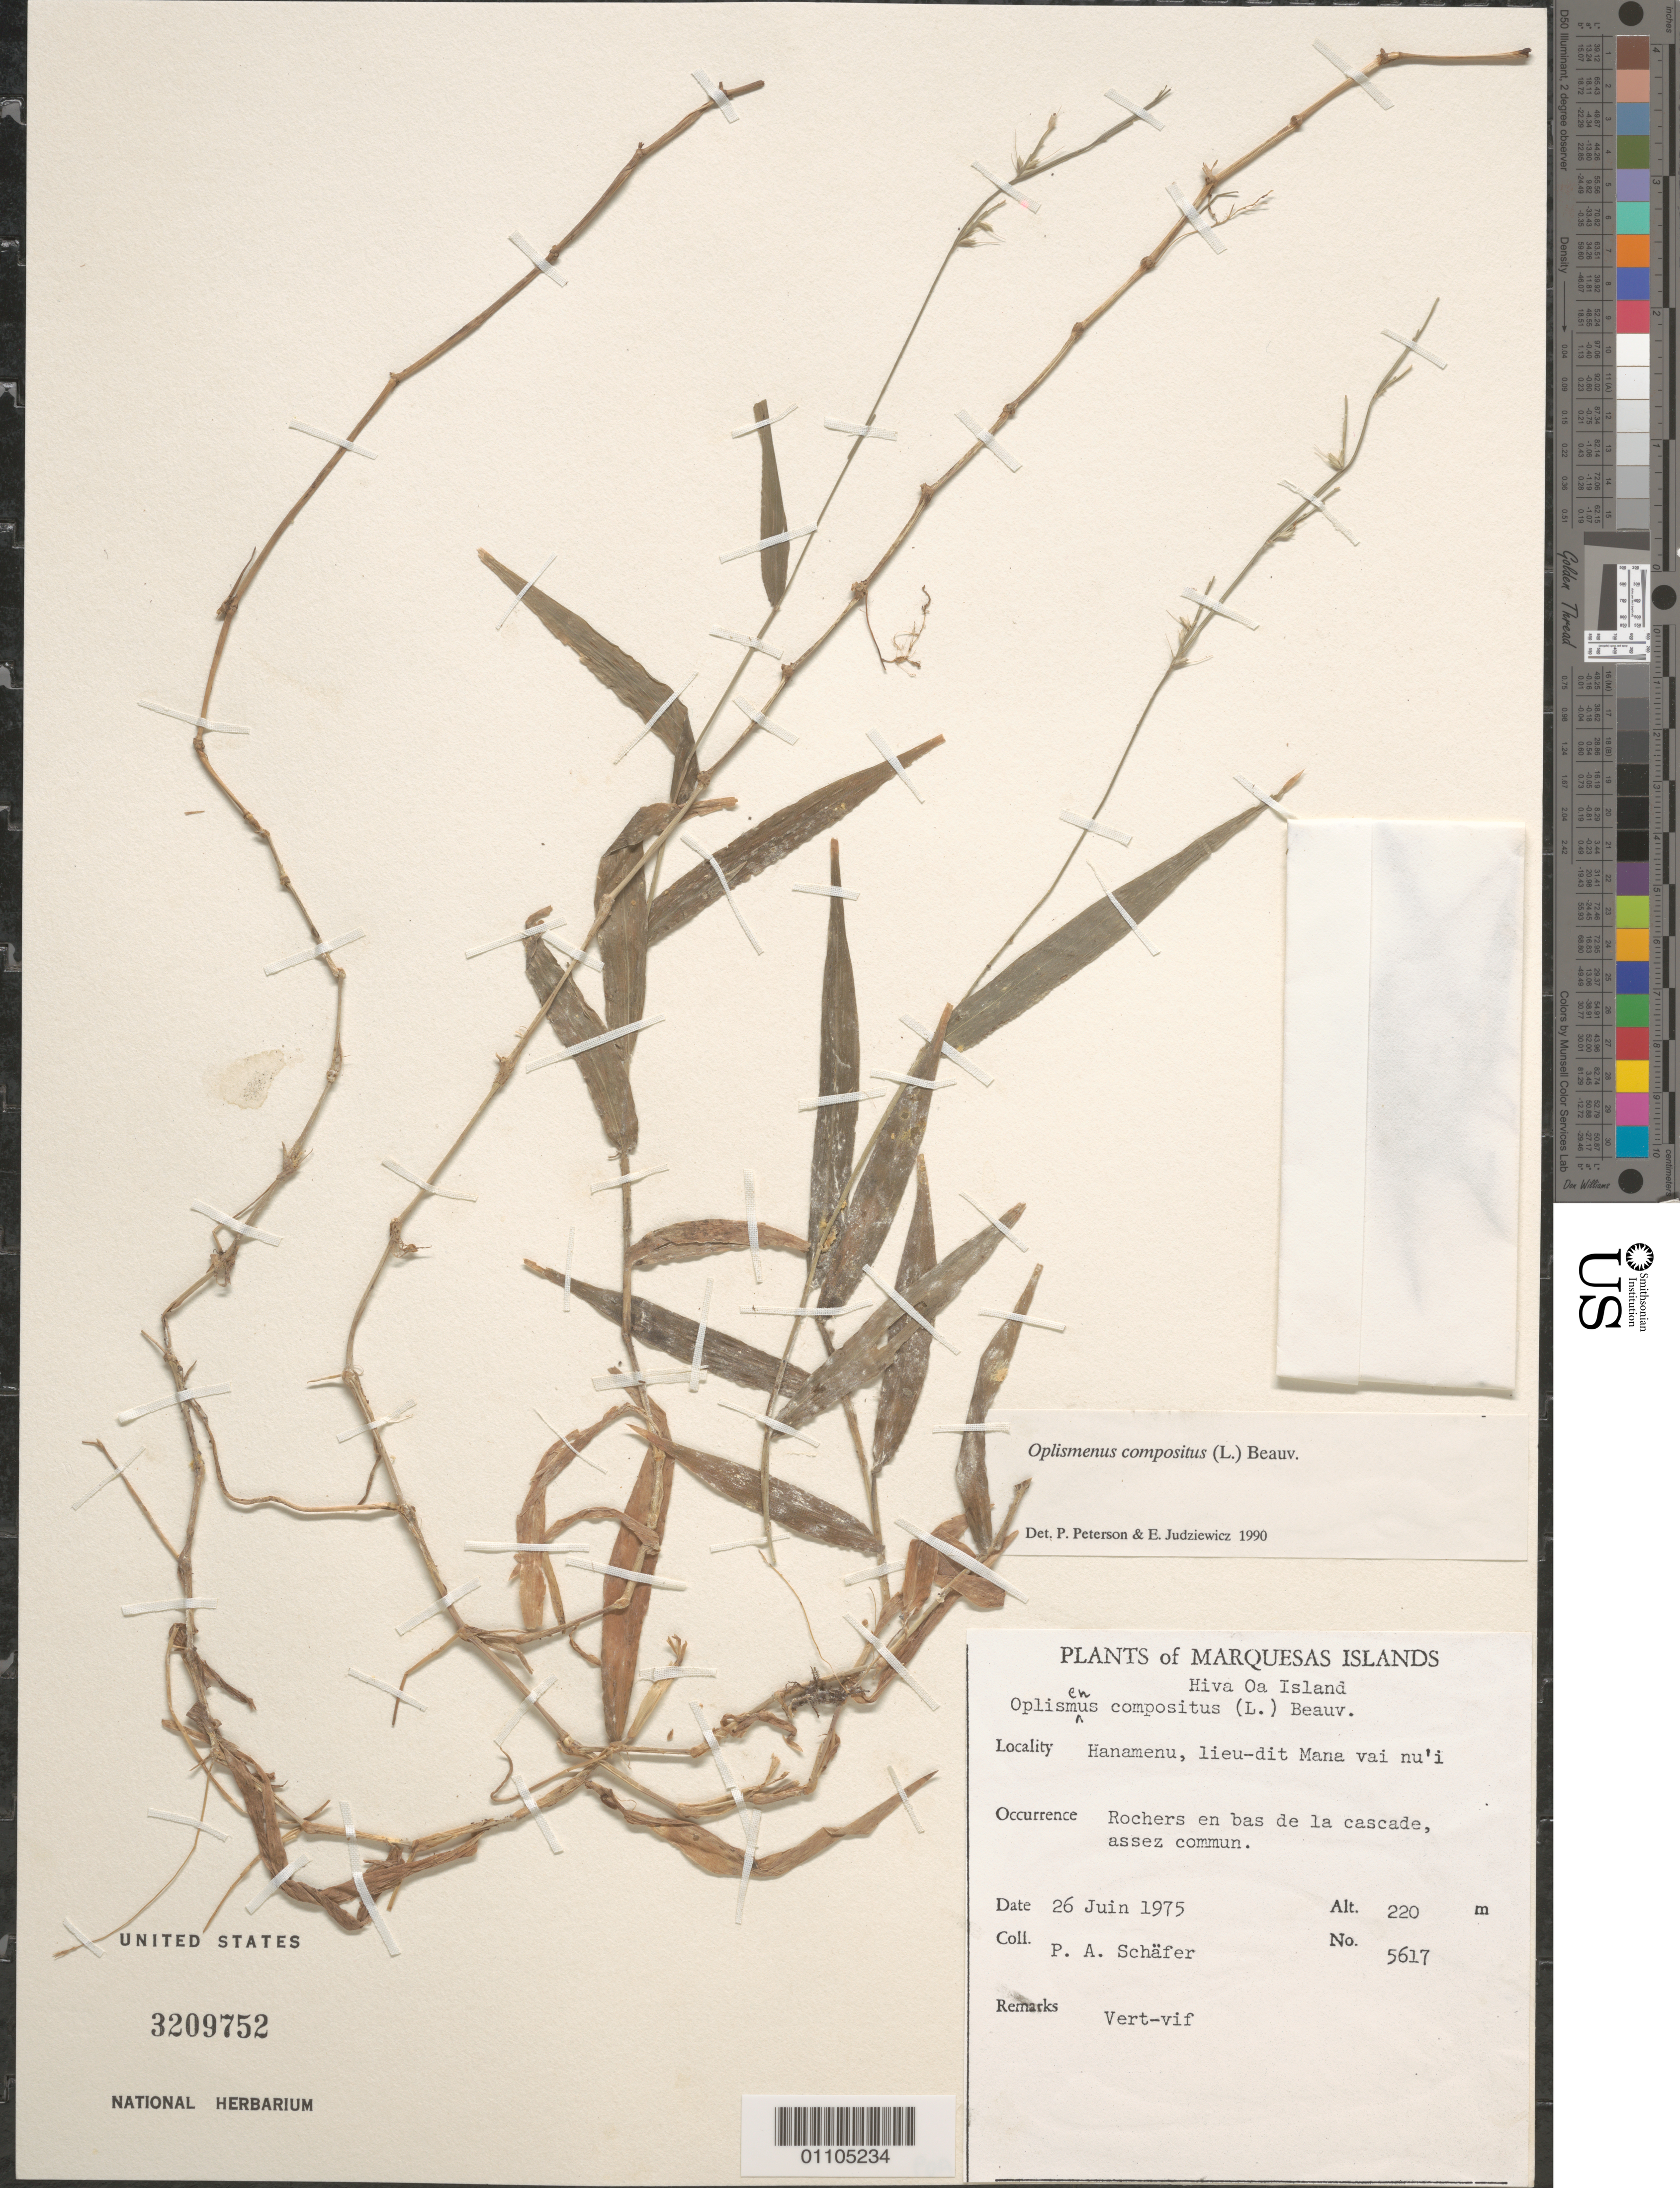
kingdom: Plantae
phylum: Tracheophyta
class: Liliopsida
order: Poales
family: Poaceae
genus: Oplismenus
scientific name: Oplismenus compositus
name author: (L.) P. Beauv.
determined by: Peterson, P. M.; Judziewicz, E. J.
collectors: P. A. Schäfer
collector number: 5617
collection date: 1975-06-26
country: French Polynesia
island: Hiva Oa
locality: Hanamenu, lieu-dit Mana vai nu'i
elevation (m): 220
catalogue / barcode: US 3209752